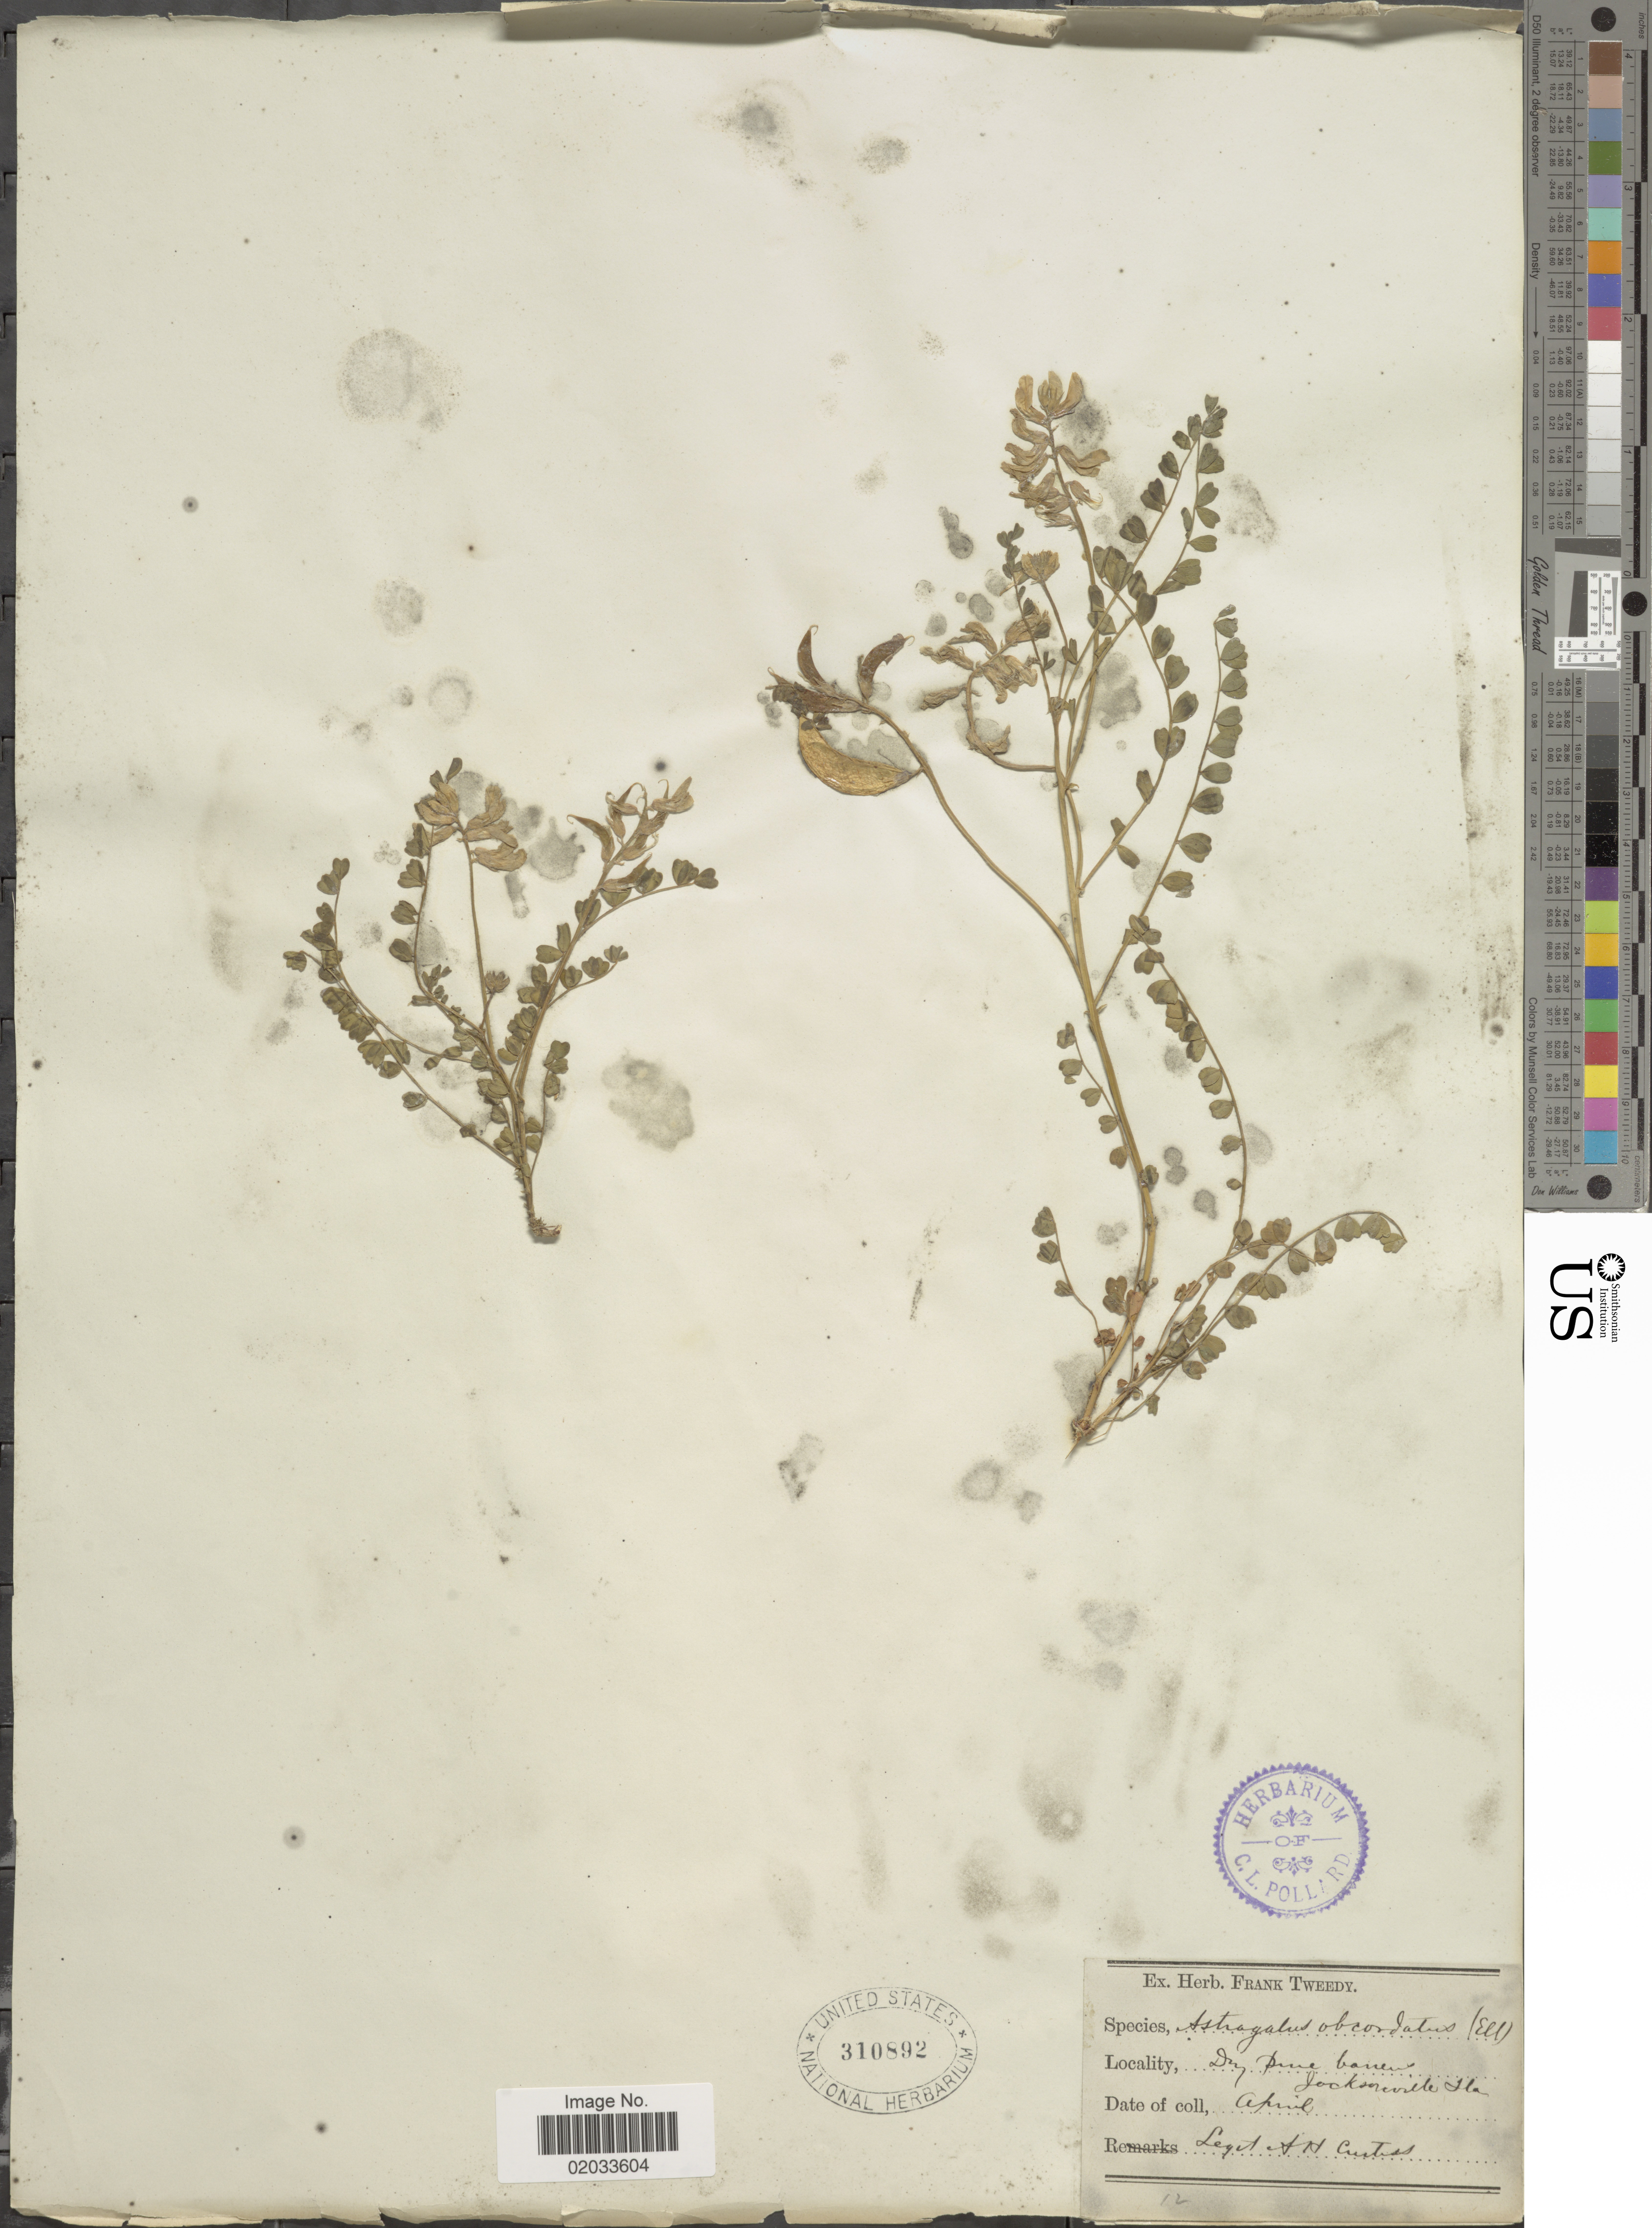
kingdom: Plantae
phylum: Tracheophyta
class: Magnoliopsida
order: Fabales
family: Fabaceae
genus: Astragalus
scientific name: Astragalus obcordatus Boiss., nom. illeg.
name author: Boiss.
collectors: A. H. Curtiss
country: United States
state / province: Florida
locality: Jacksonville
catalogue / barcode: US 310892